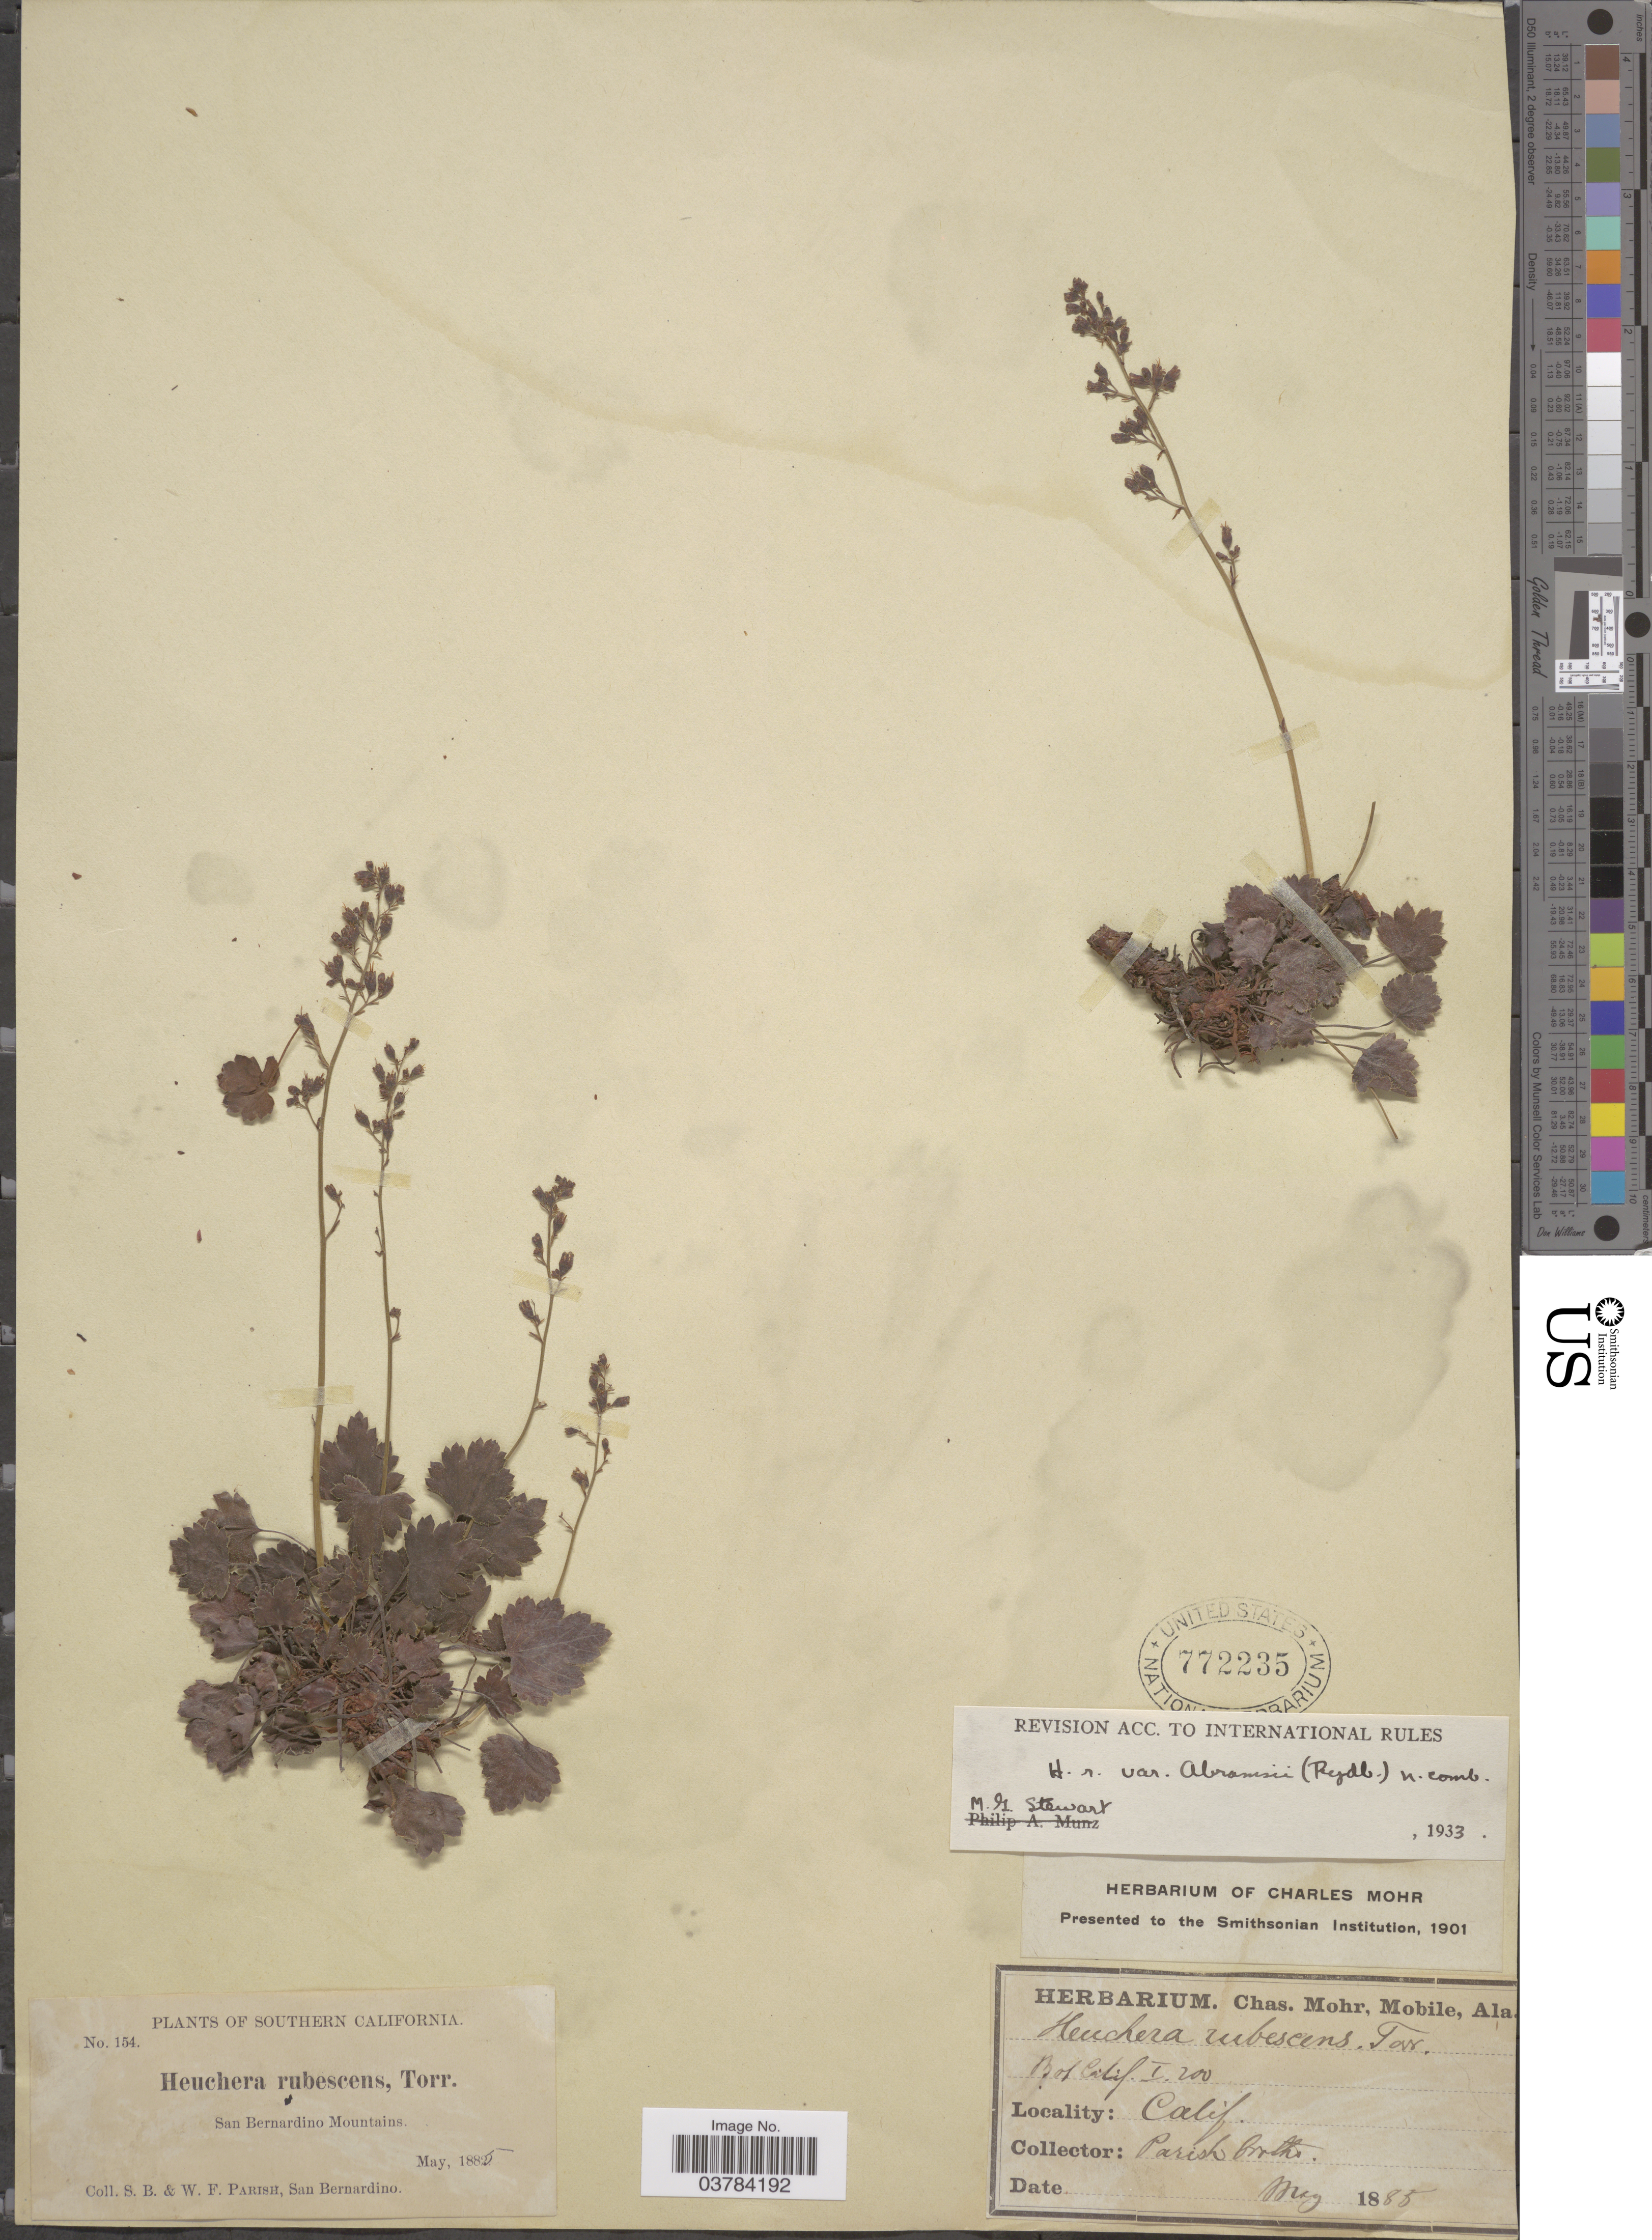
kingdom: Plantae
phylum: Tracheophyta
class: Magnoliopsida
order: Saxifragales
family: Saxifragaceae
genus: Heuchera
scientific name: Heuchera abramsii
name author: Rydb.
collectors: S. B. Parish & W. F. Parish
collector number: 154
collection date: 1885-05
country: United States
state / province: California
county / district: San Bernardino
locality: Southern California. San Bernardino Mountains.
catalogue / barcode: US 772235